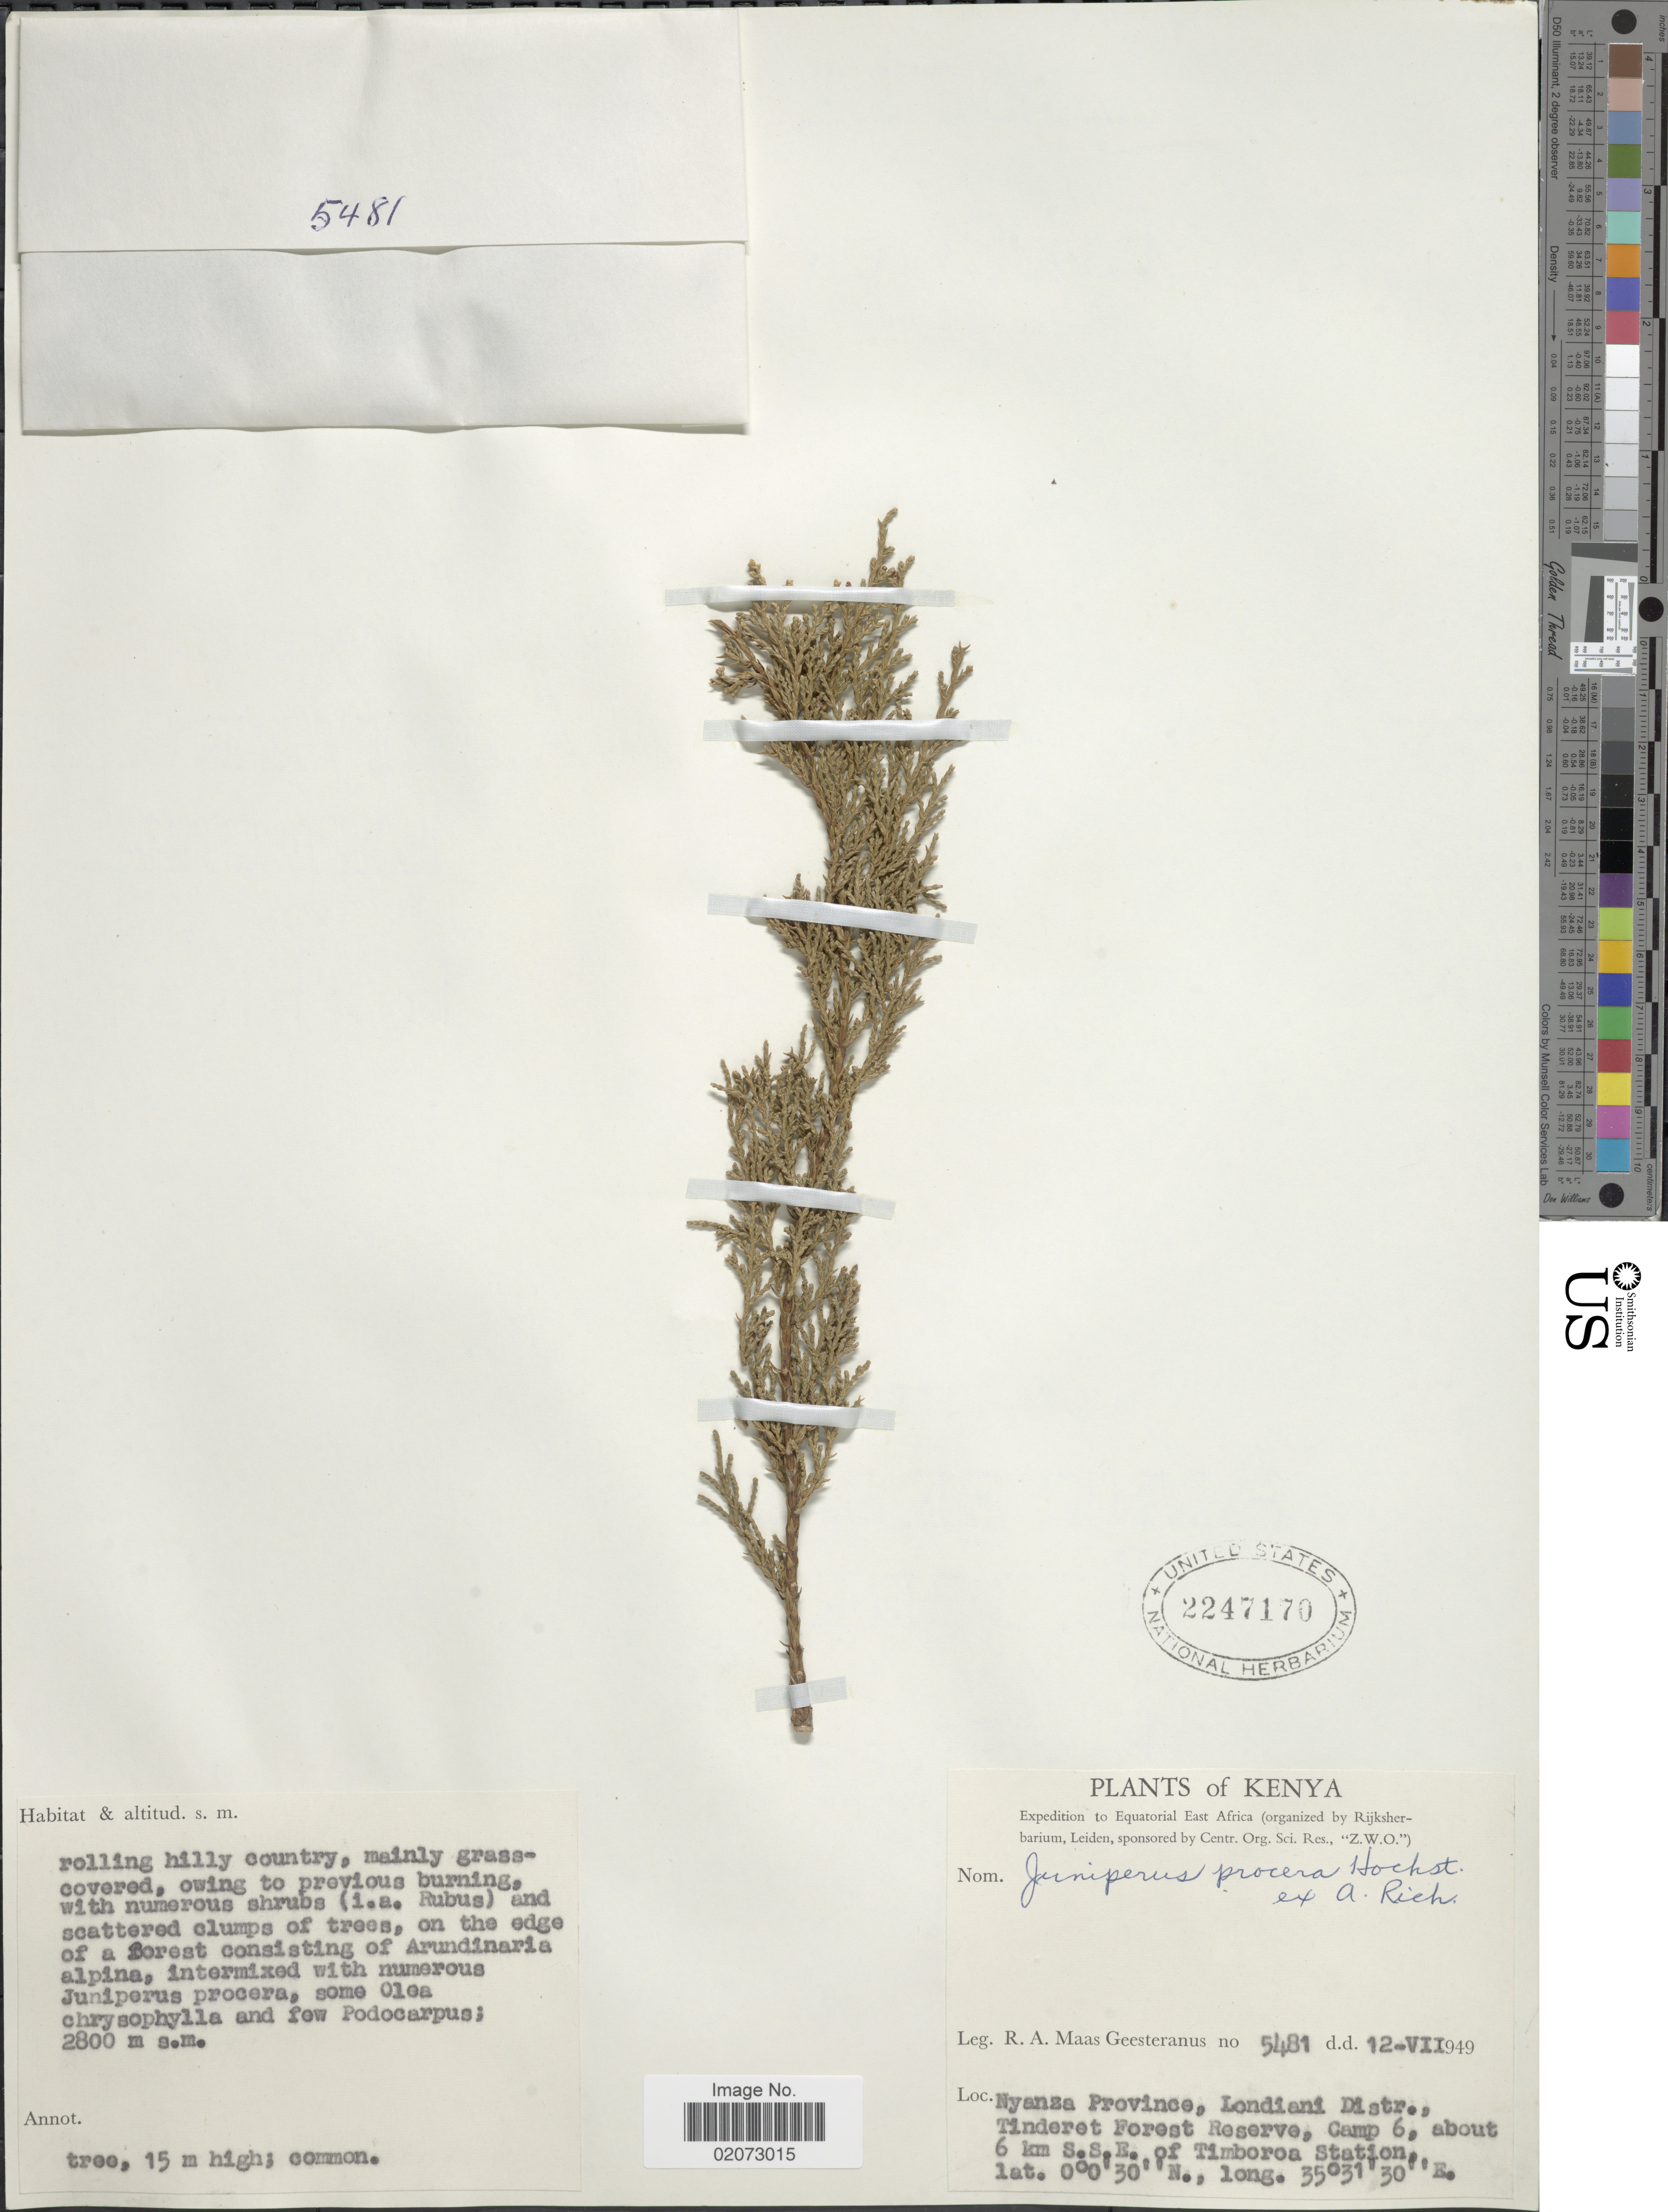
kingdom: Plantae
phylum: Tracheophyta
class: Pinopsida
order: Pinales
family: Cupressaceae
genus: Juniperus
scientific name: Juniperus procera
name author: Hochst. ex Endl.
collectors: R. A. Maas Geesteranus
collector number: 5481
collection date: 1949-07-12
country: Kenya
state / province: Kericho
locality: Nyanza Province, Londiani Distr. Tinderet Forest Reserve, Camp 6, about 6 km S.S. E. of Timboroa Station.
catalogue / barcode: US 2247170